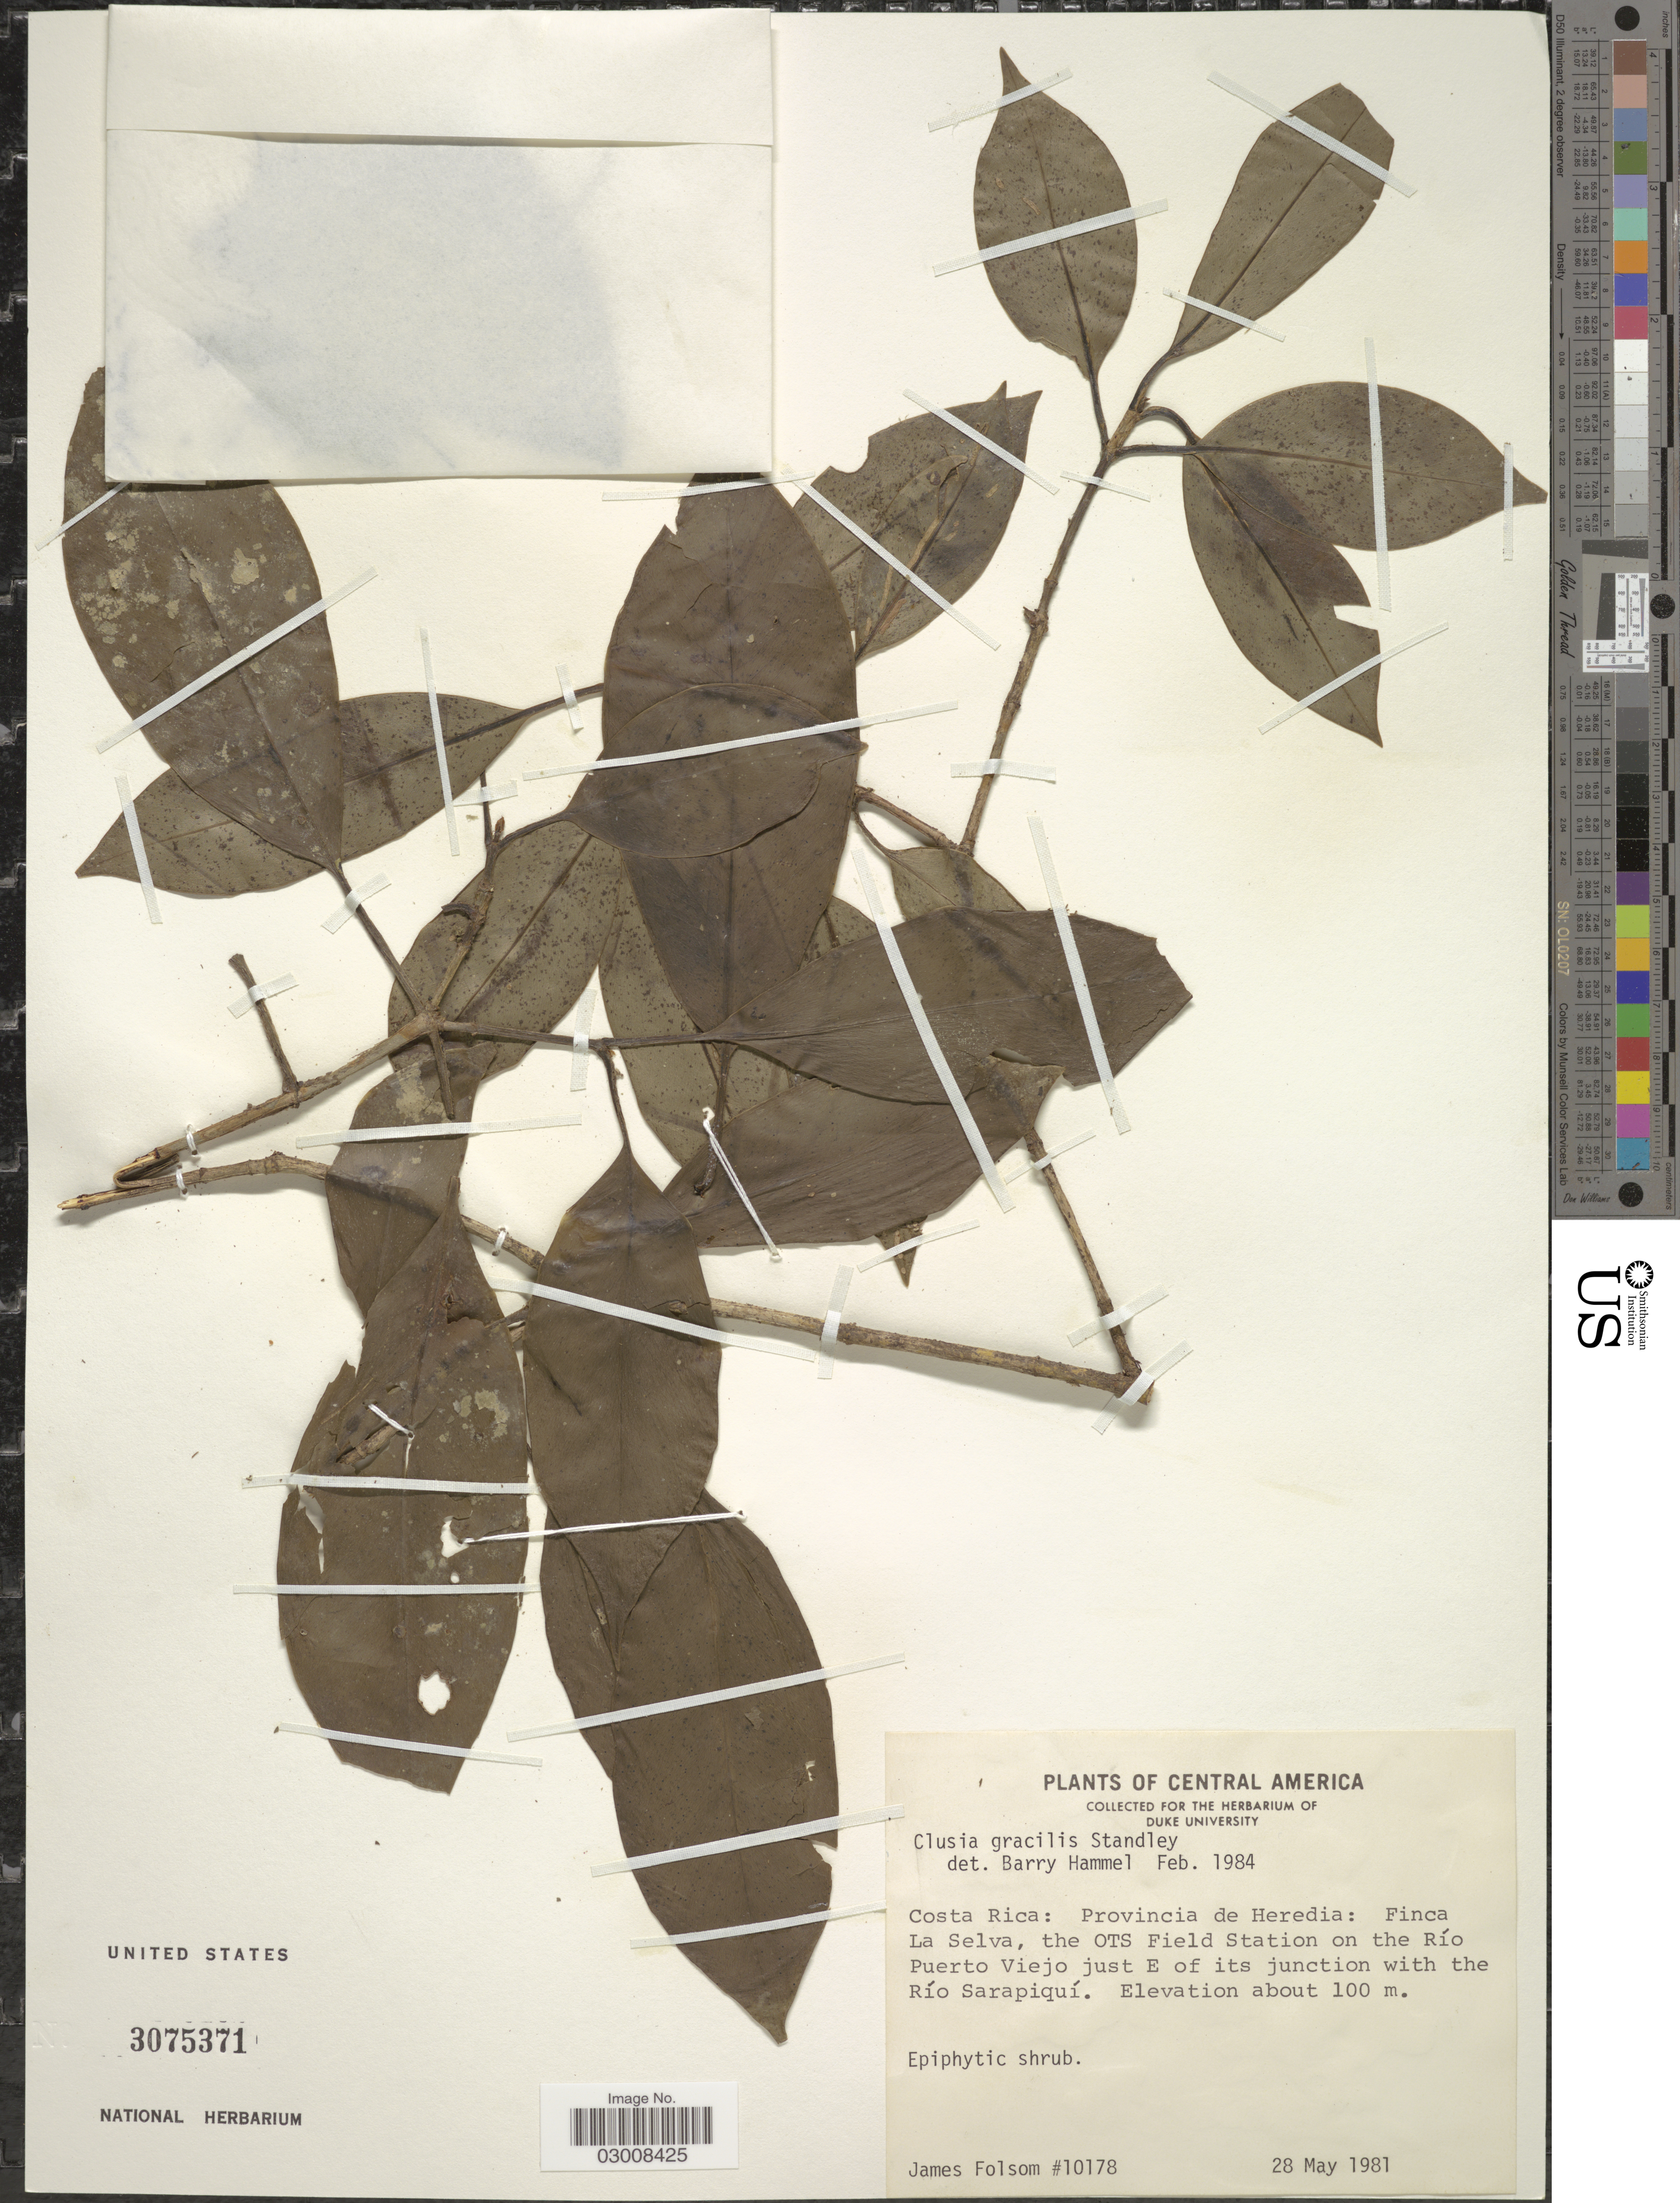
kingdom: Plantae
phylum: Tracheophyta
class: Magnoliopsida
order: Malpighiales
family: Clusiaceae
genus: Clusia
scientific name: Clusia gracilis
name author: Standl.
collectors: J. P. Folsom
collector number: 10178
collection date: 1981-05-28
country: Costa Rica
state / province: Heredia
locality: Finca La Selva, the OTS Field Station on the Rio Puerto Viejo just E of its junction with the Río Sarapiquí.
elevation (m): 100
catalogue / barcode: US 3075371